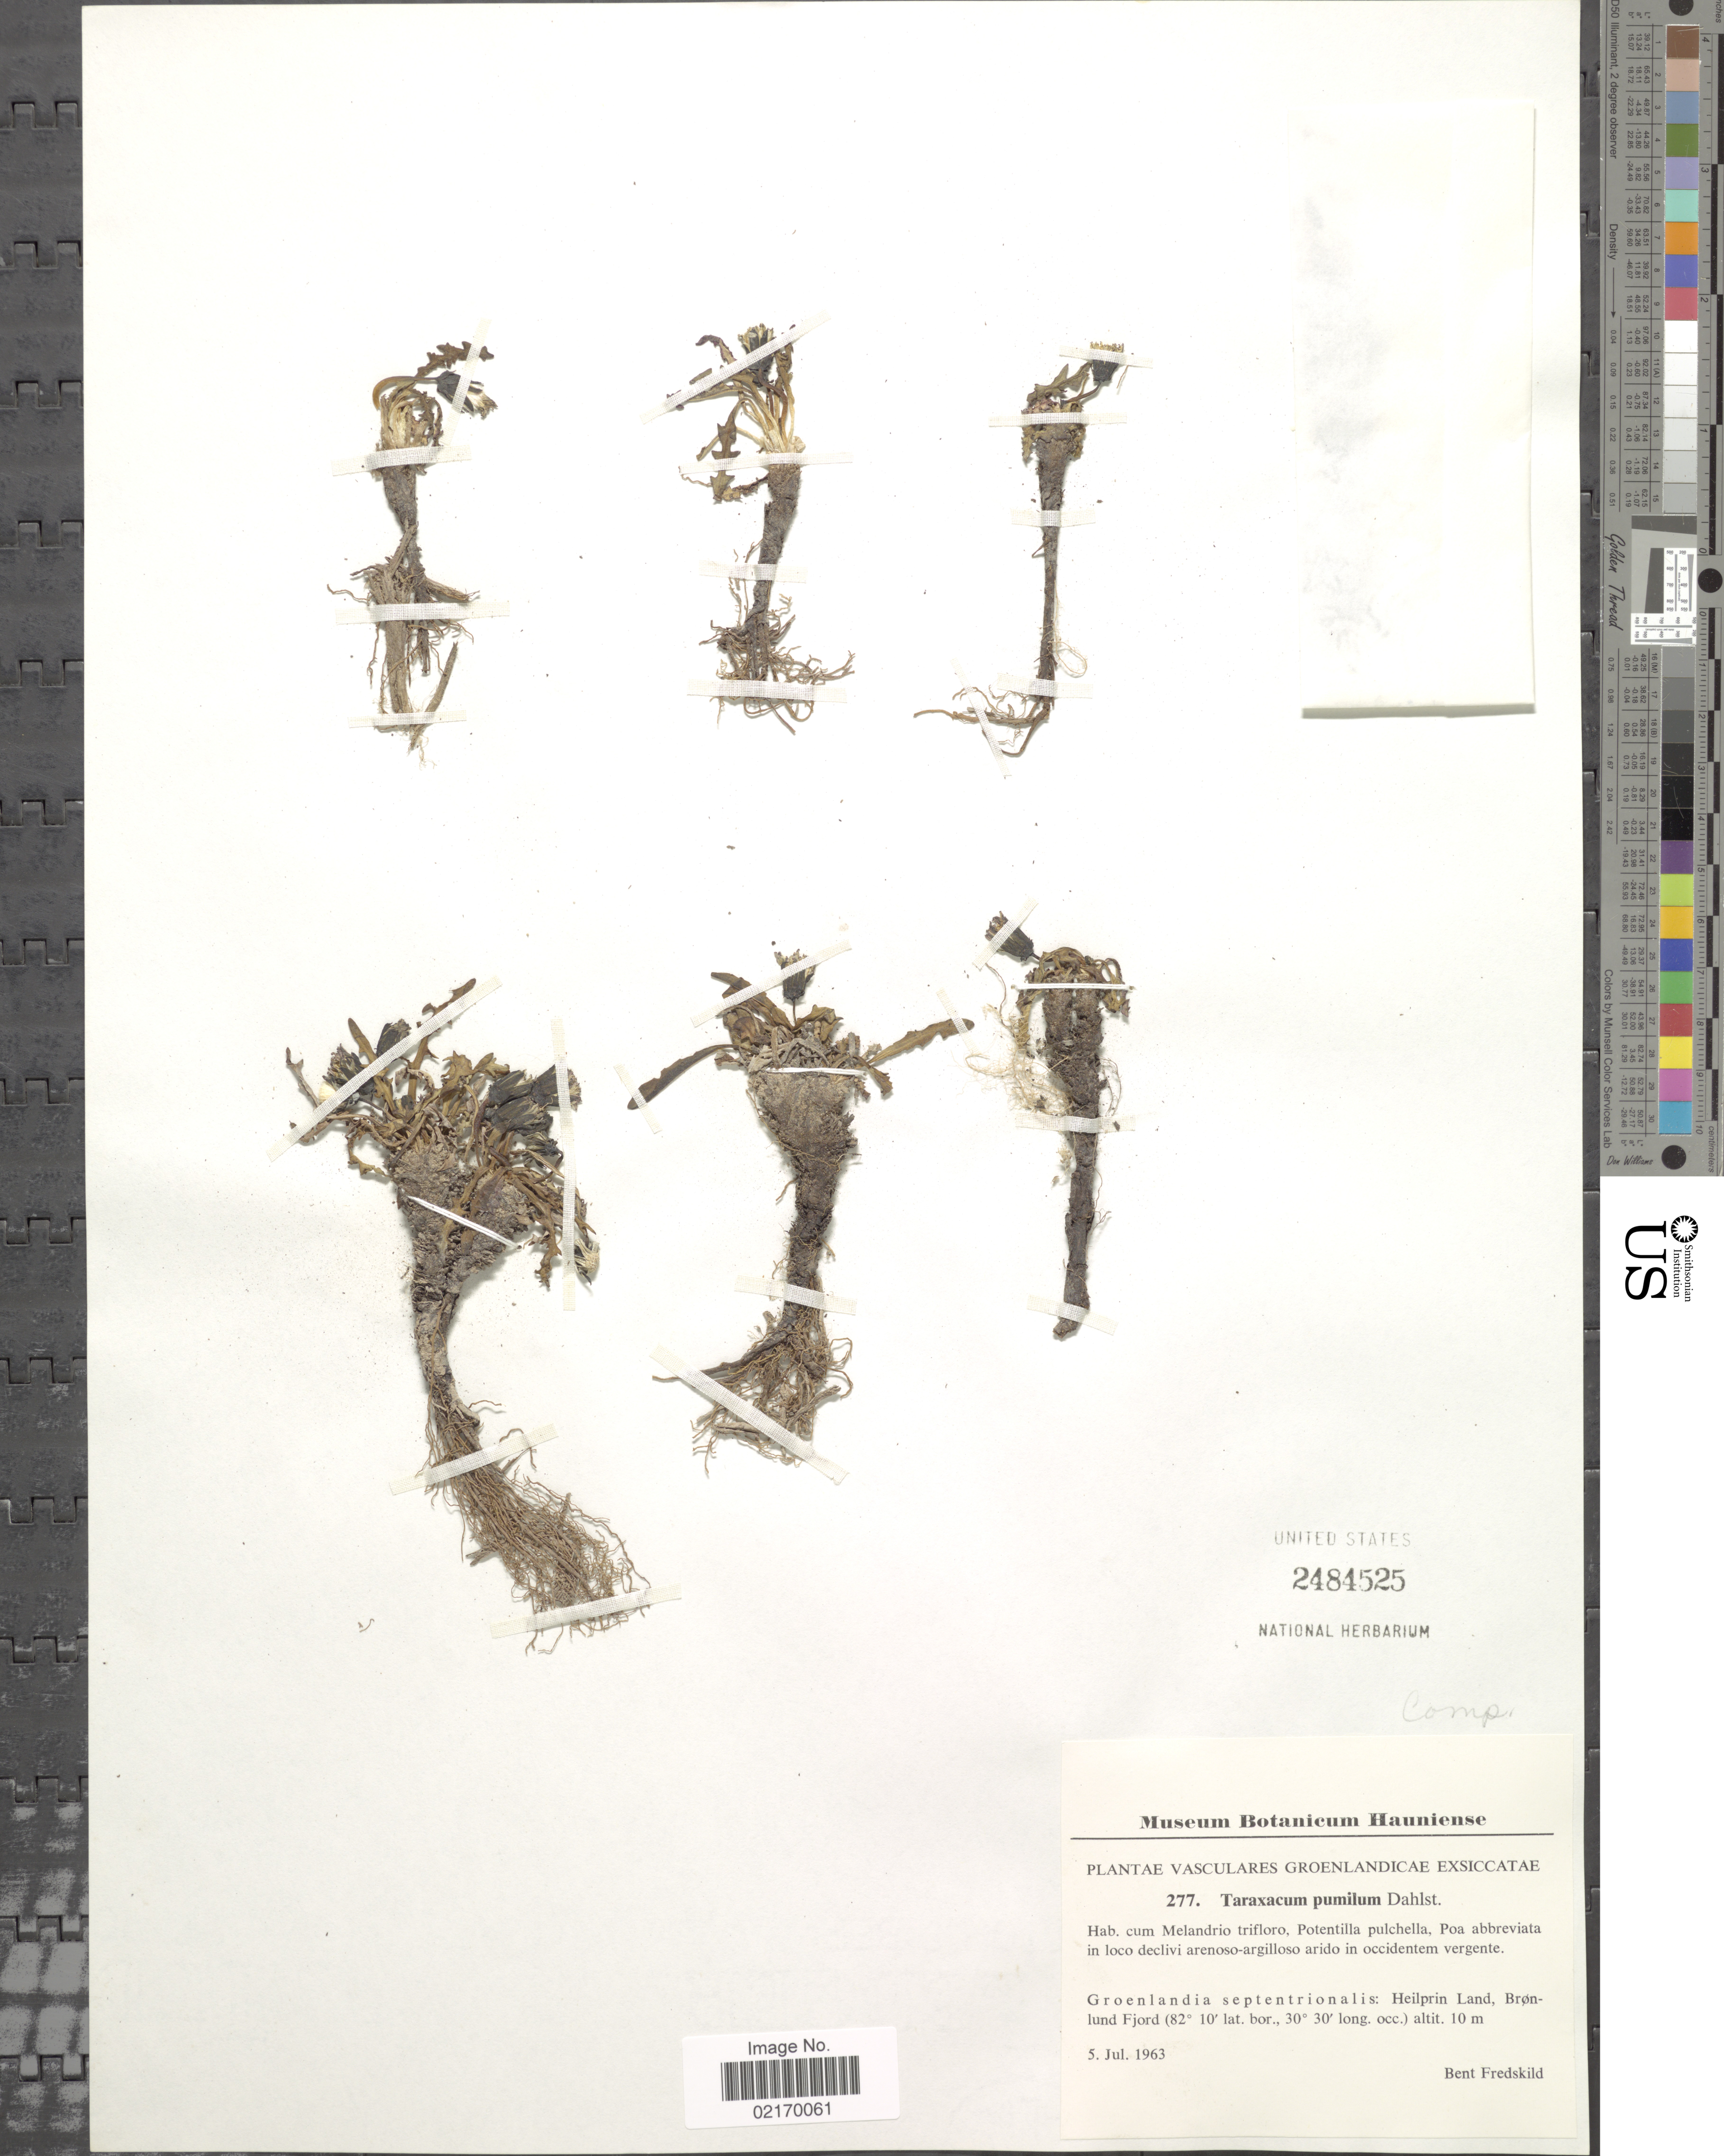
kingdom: Plantae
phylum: Tracheophyta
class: Magnoliopsida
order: Asterales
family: Asteraceae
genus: Taraxacum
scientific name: Taraxacum holmenianum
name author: Sahlin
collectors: B. Fredskild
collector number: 277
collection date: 1963-06-05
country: Greenland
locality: Groenlandia spetentrionalis: Heilprin Land, Brønlund Fjord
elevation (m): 10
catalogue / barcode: US 2484525